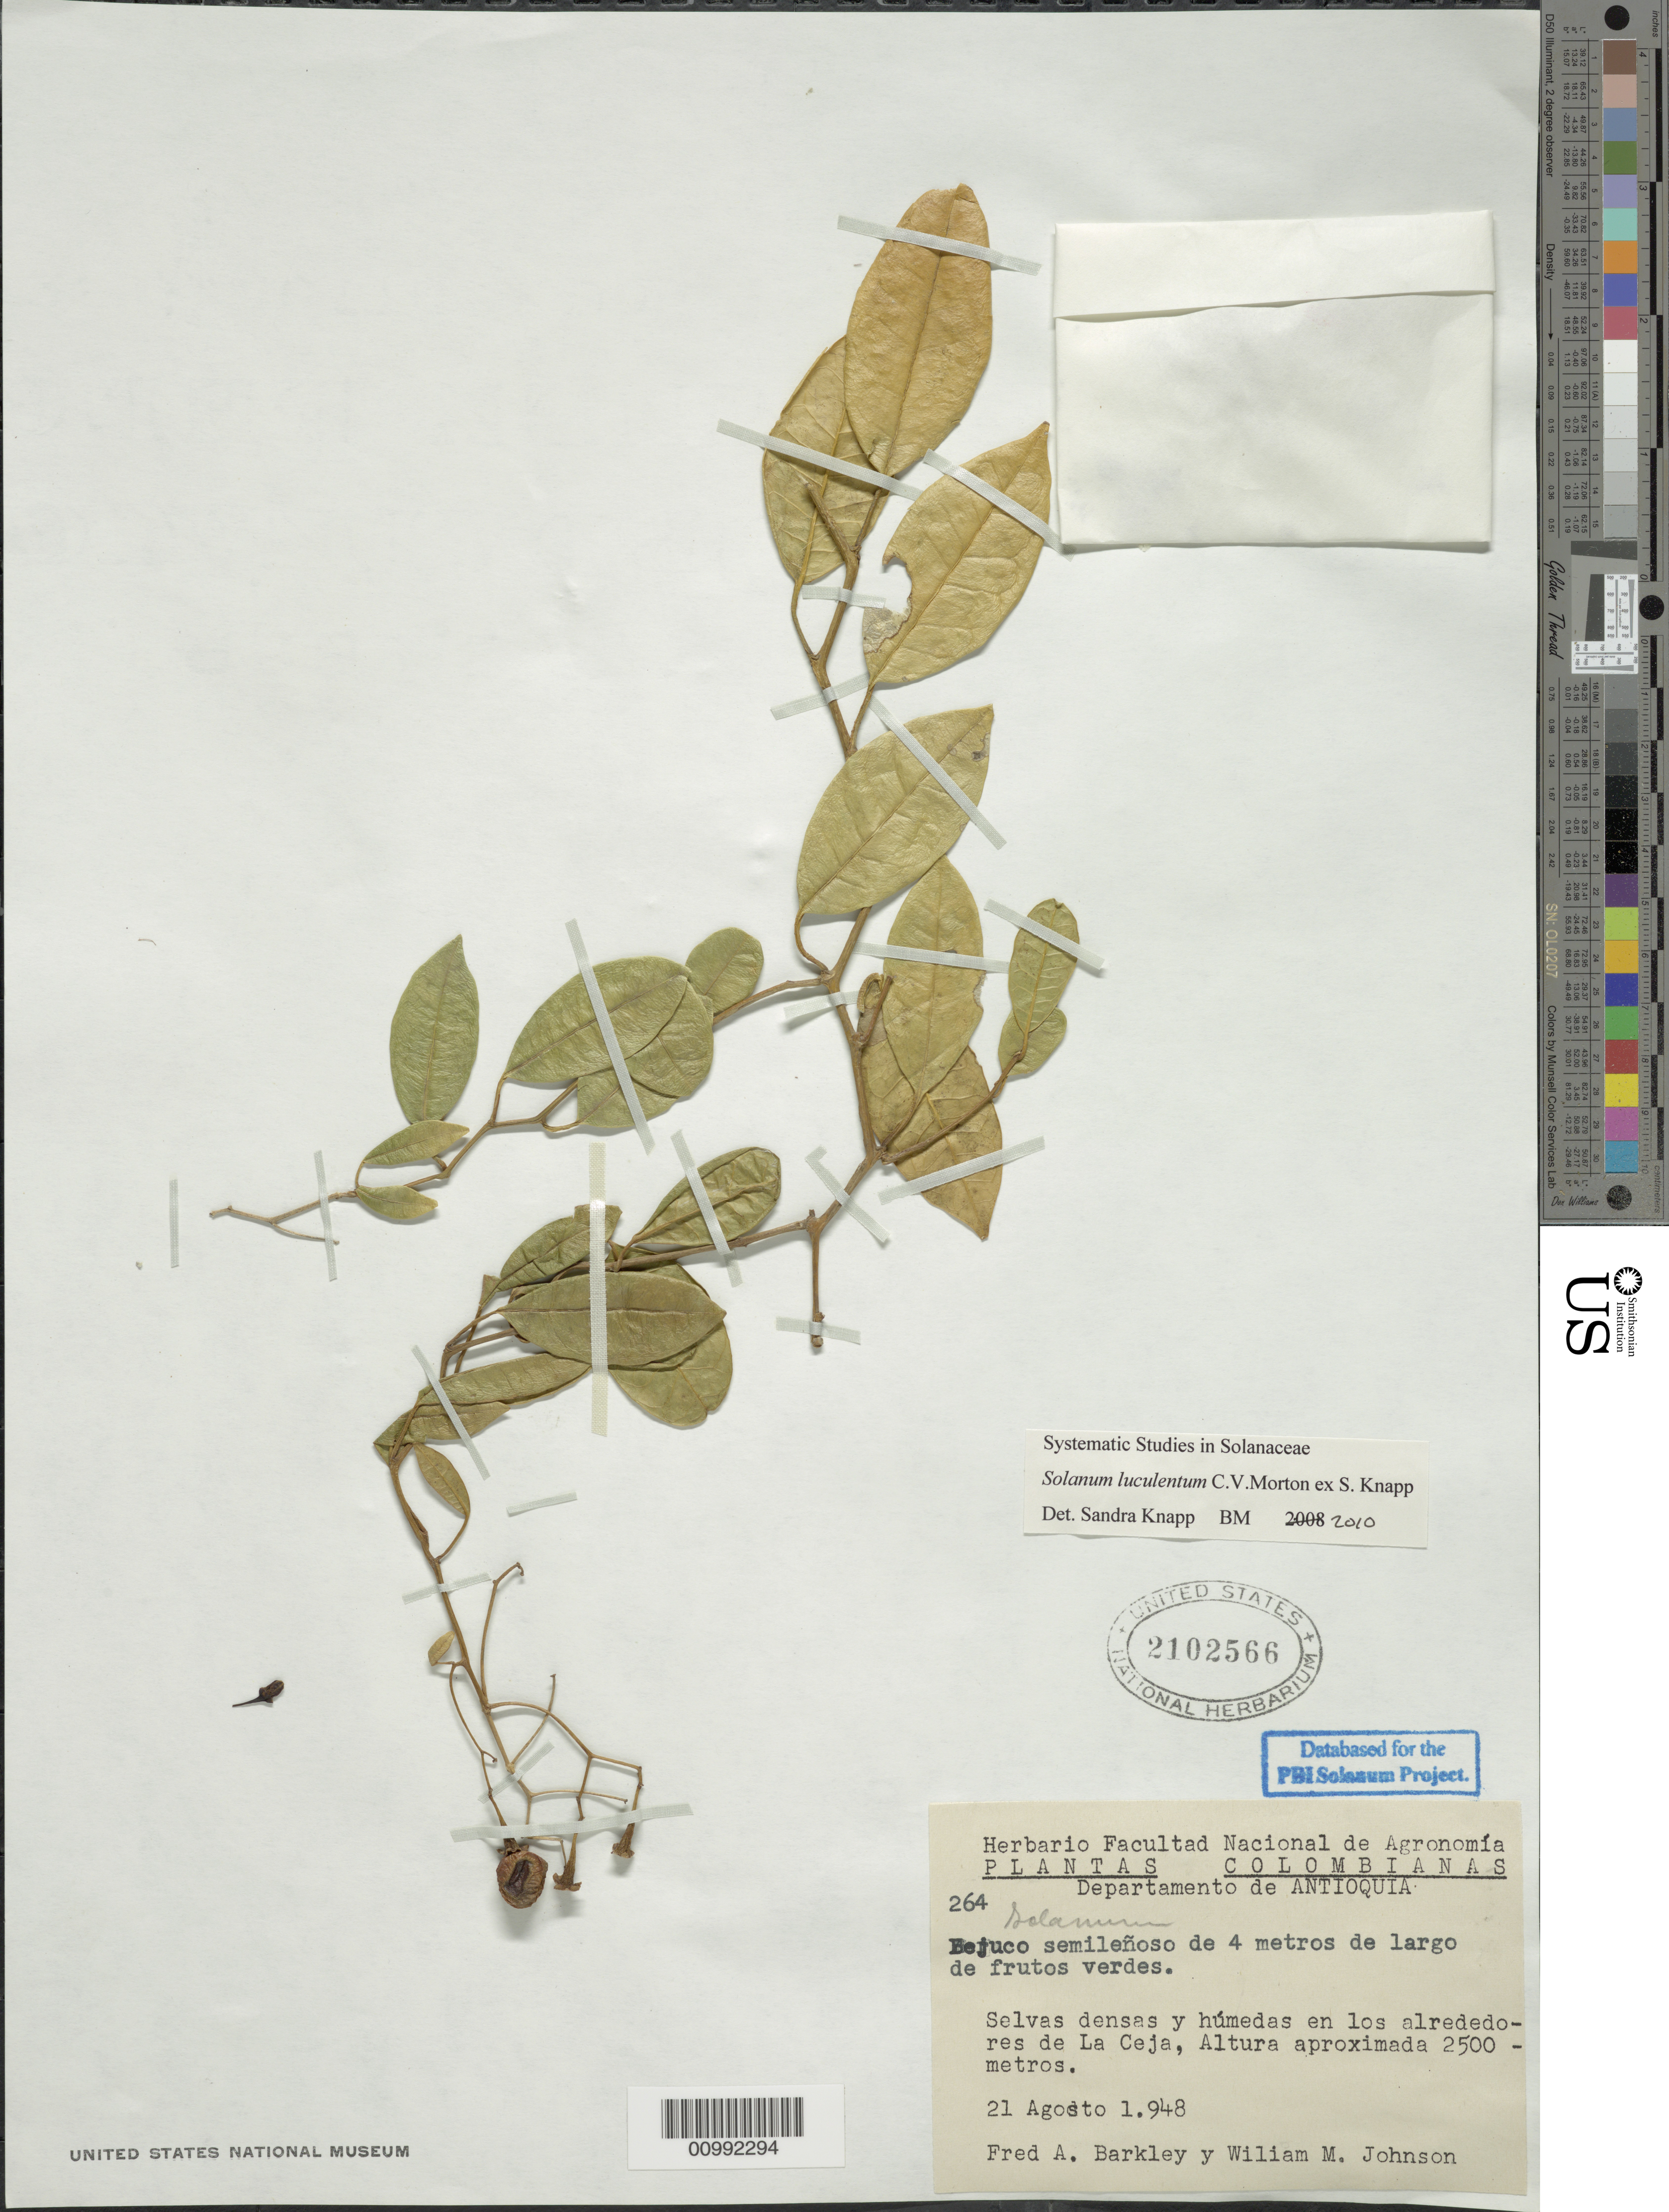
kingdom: Plantae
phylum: Tracheophyta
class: Magnoliopsida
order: Solanales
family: Solanaceae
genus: Solanum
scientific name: Solanum luculentum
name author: S. Knapp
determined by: Knapp, S. D.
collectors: F. A. Barkley & W. M. Johnson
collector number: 264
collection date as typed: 21 Aug 1948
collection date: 1948-08-21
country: Colombia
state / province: Antioquia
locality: en los alrededores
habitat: selvas densas y húmedas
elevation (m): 2500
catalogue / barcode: US 2102566